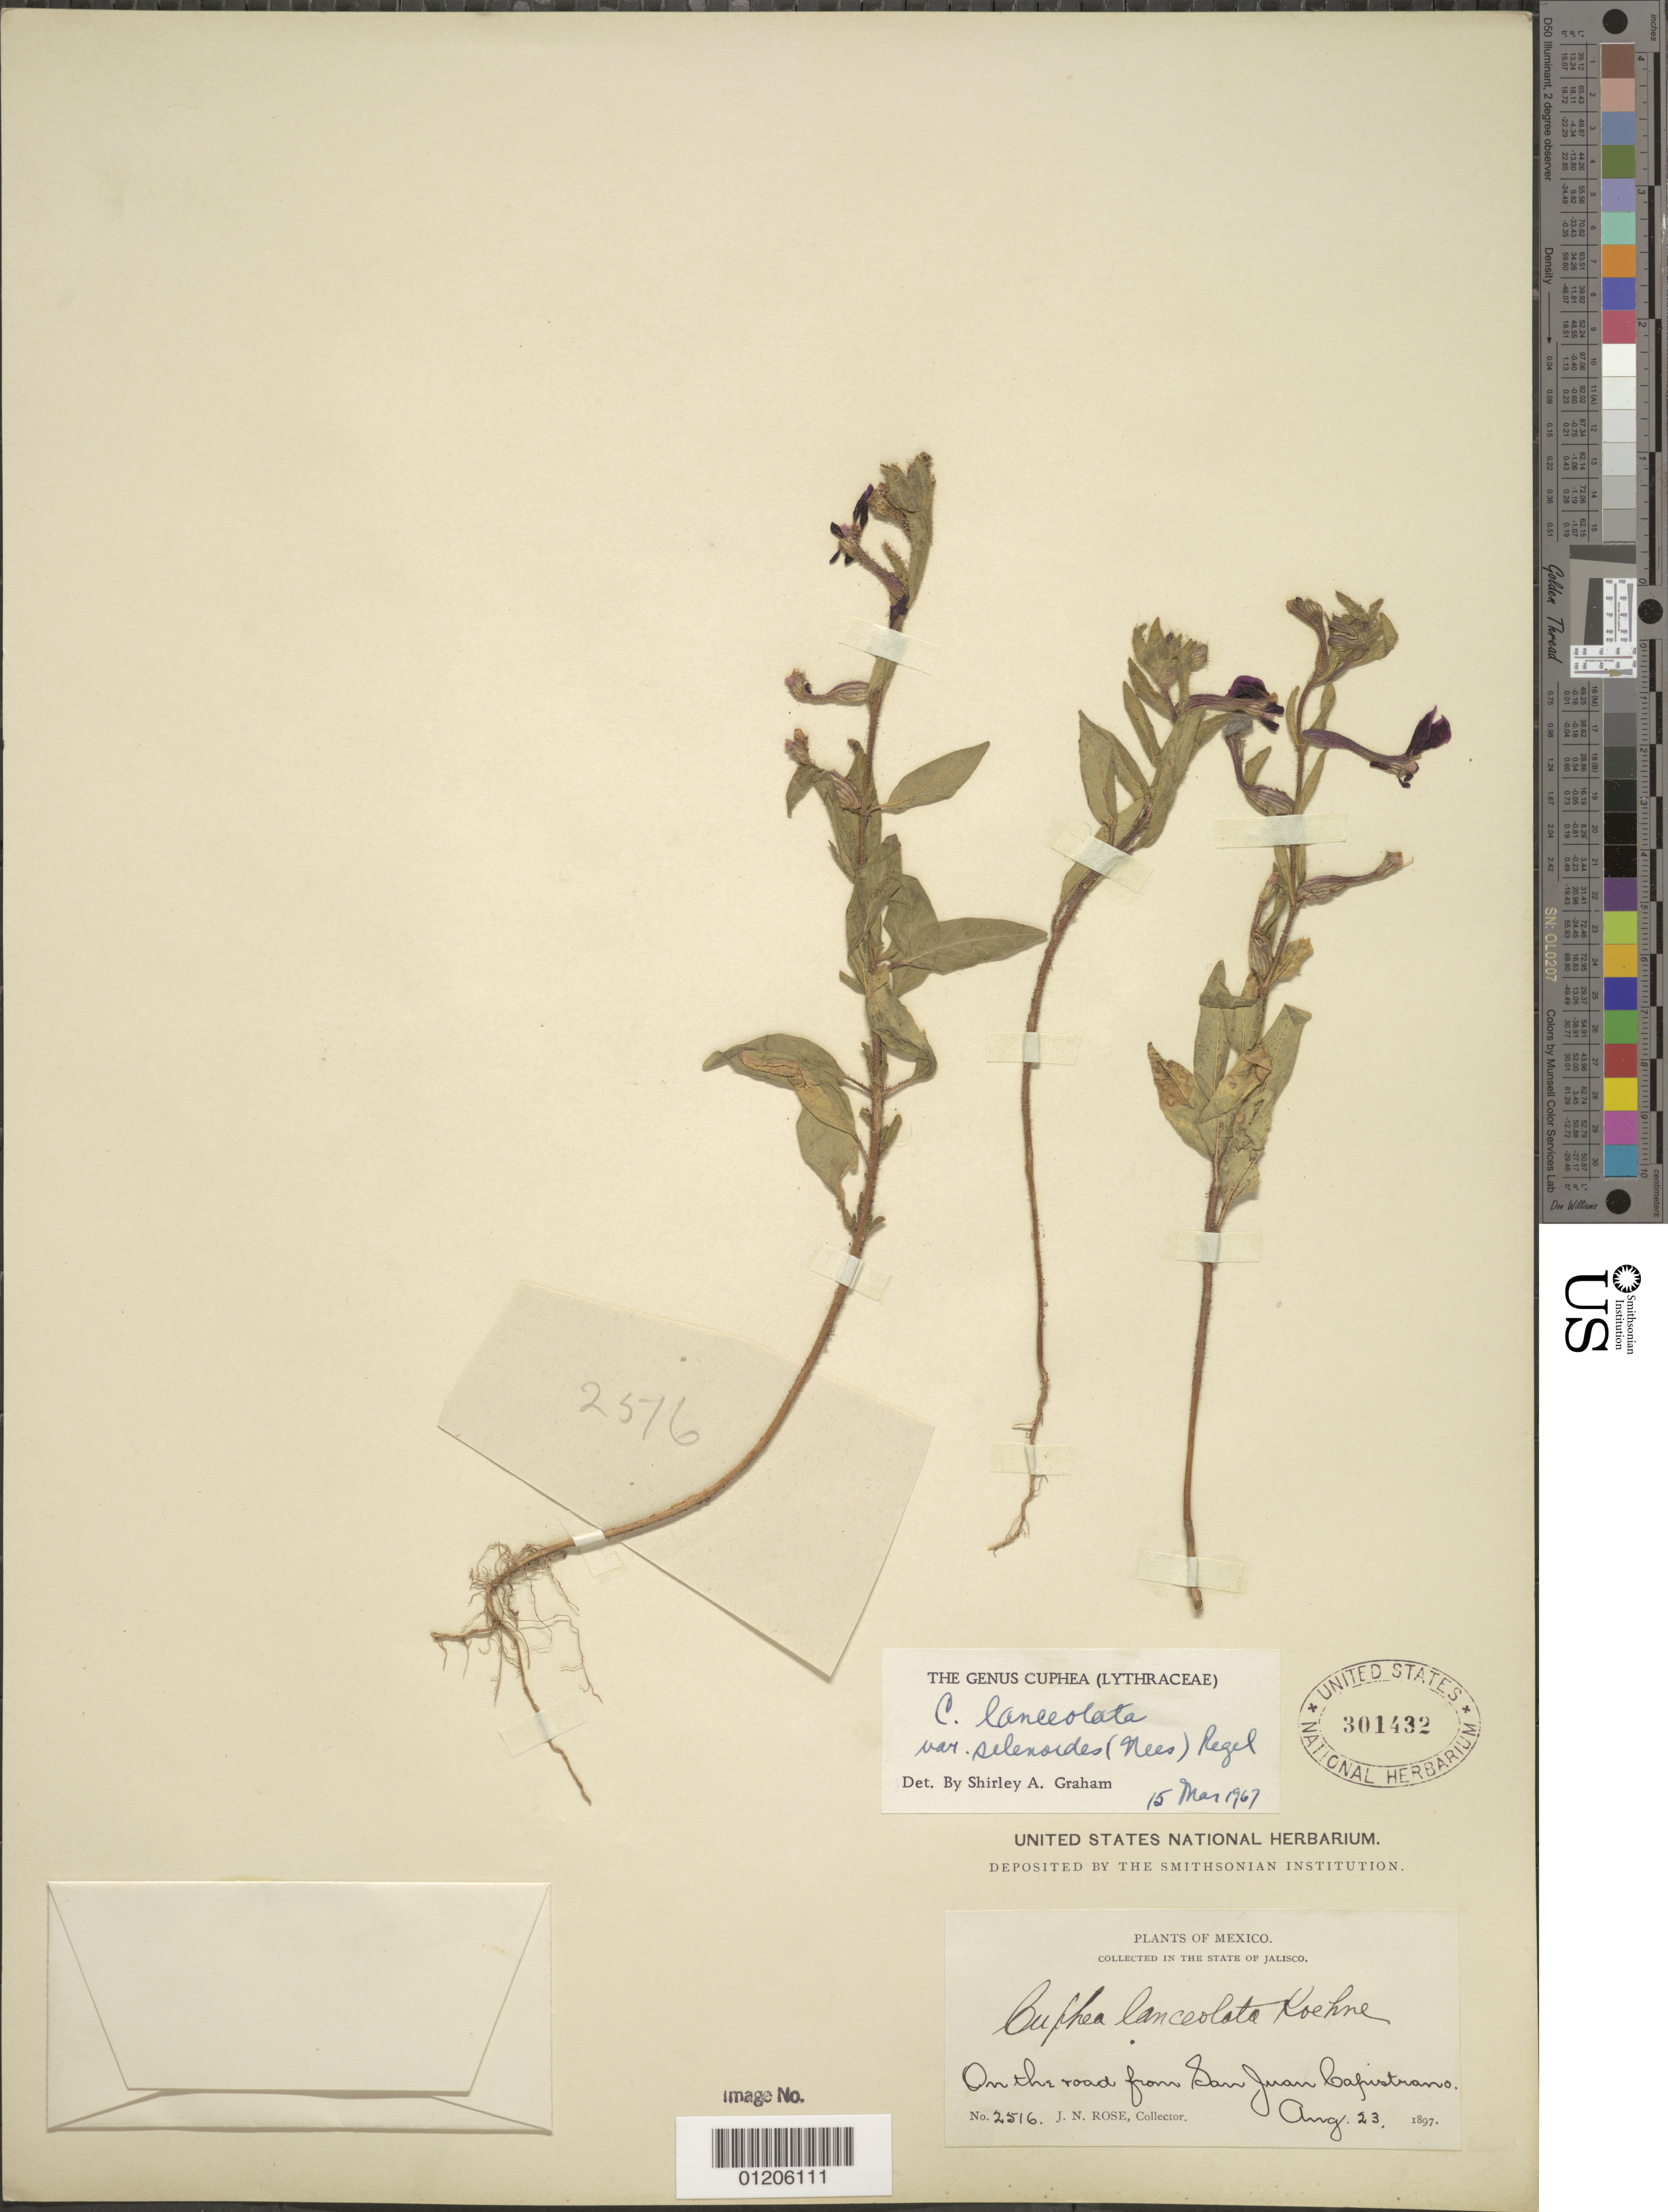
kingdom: Plantae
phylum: Tracheophyta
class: Magnoliopsida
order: Myrtales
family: Lythraceae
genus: Cuphea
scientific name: Cuphea lanceolata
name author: W.T. Aiton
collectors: J. N. Rose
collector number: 2516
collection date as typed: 23 Aug 1897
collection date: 1897-08-23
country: Mexico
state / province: Jalisco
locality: On the road from San Juan Capistrano, State of Jalisco.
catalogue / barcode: US 301432